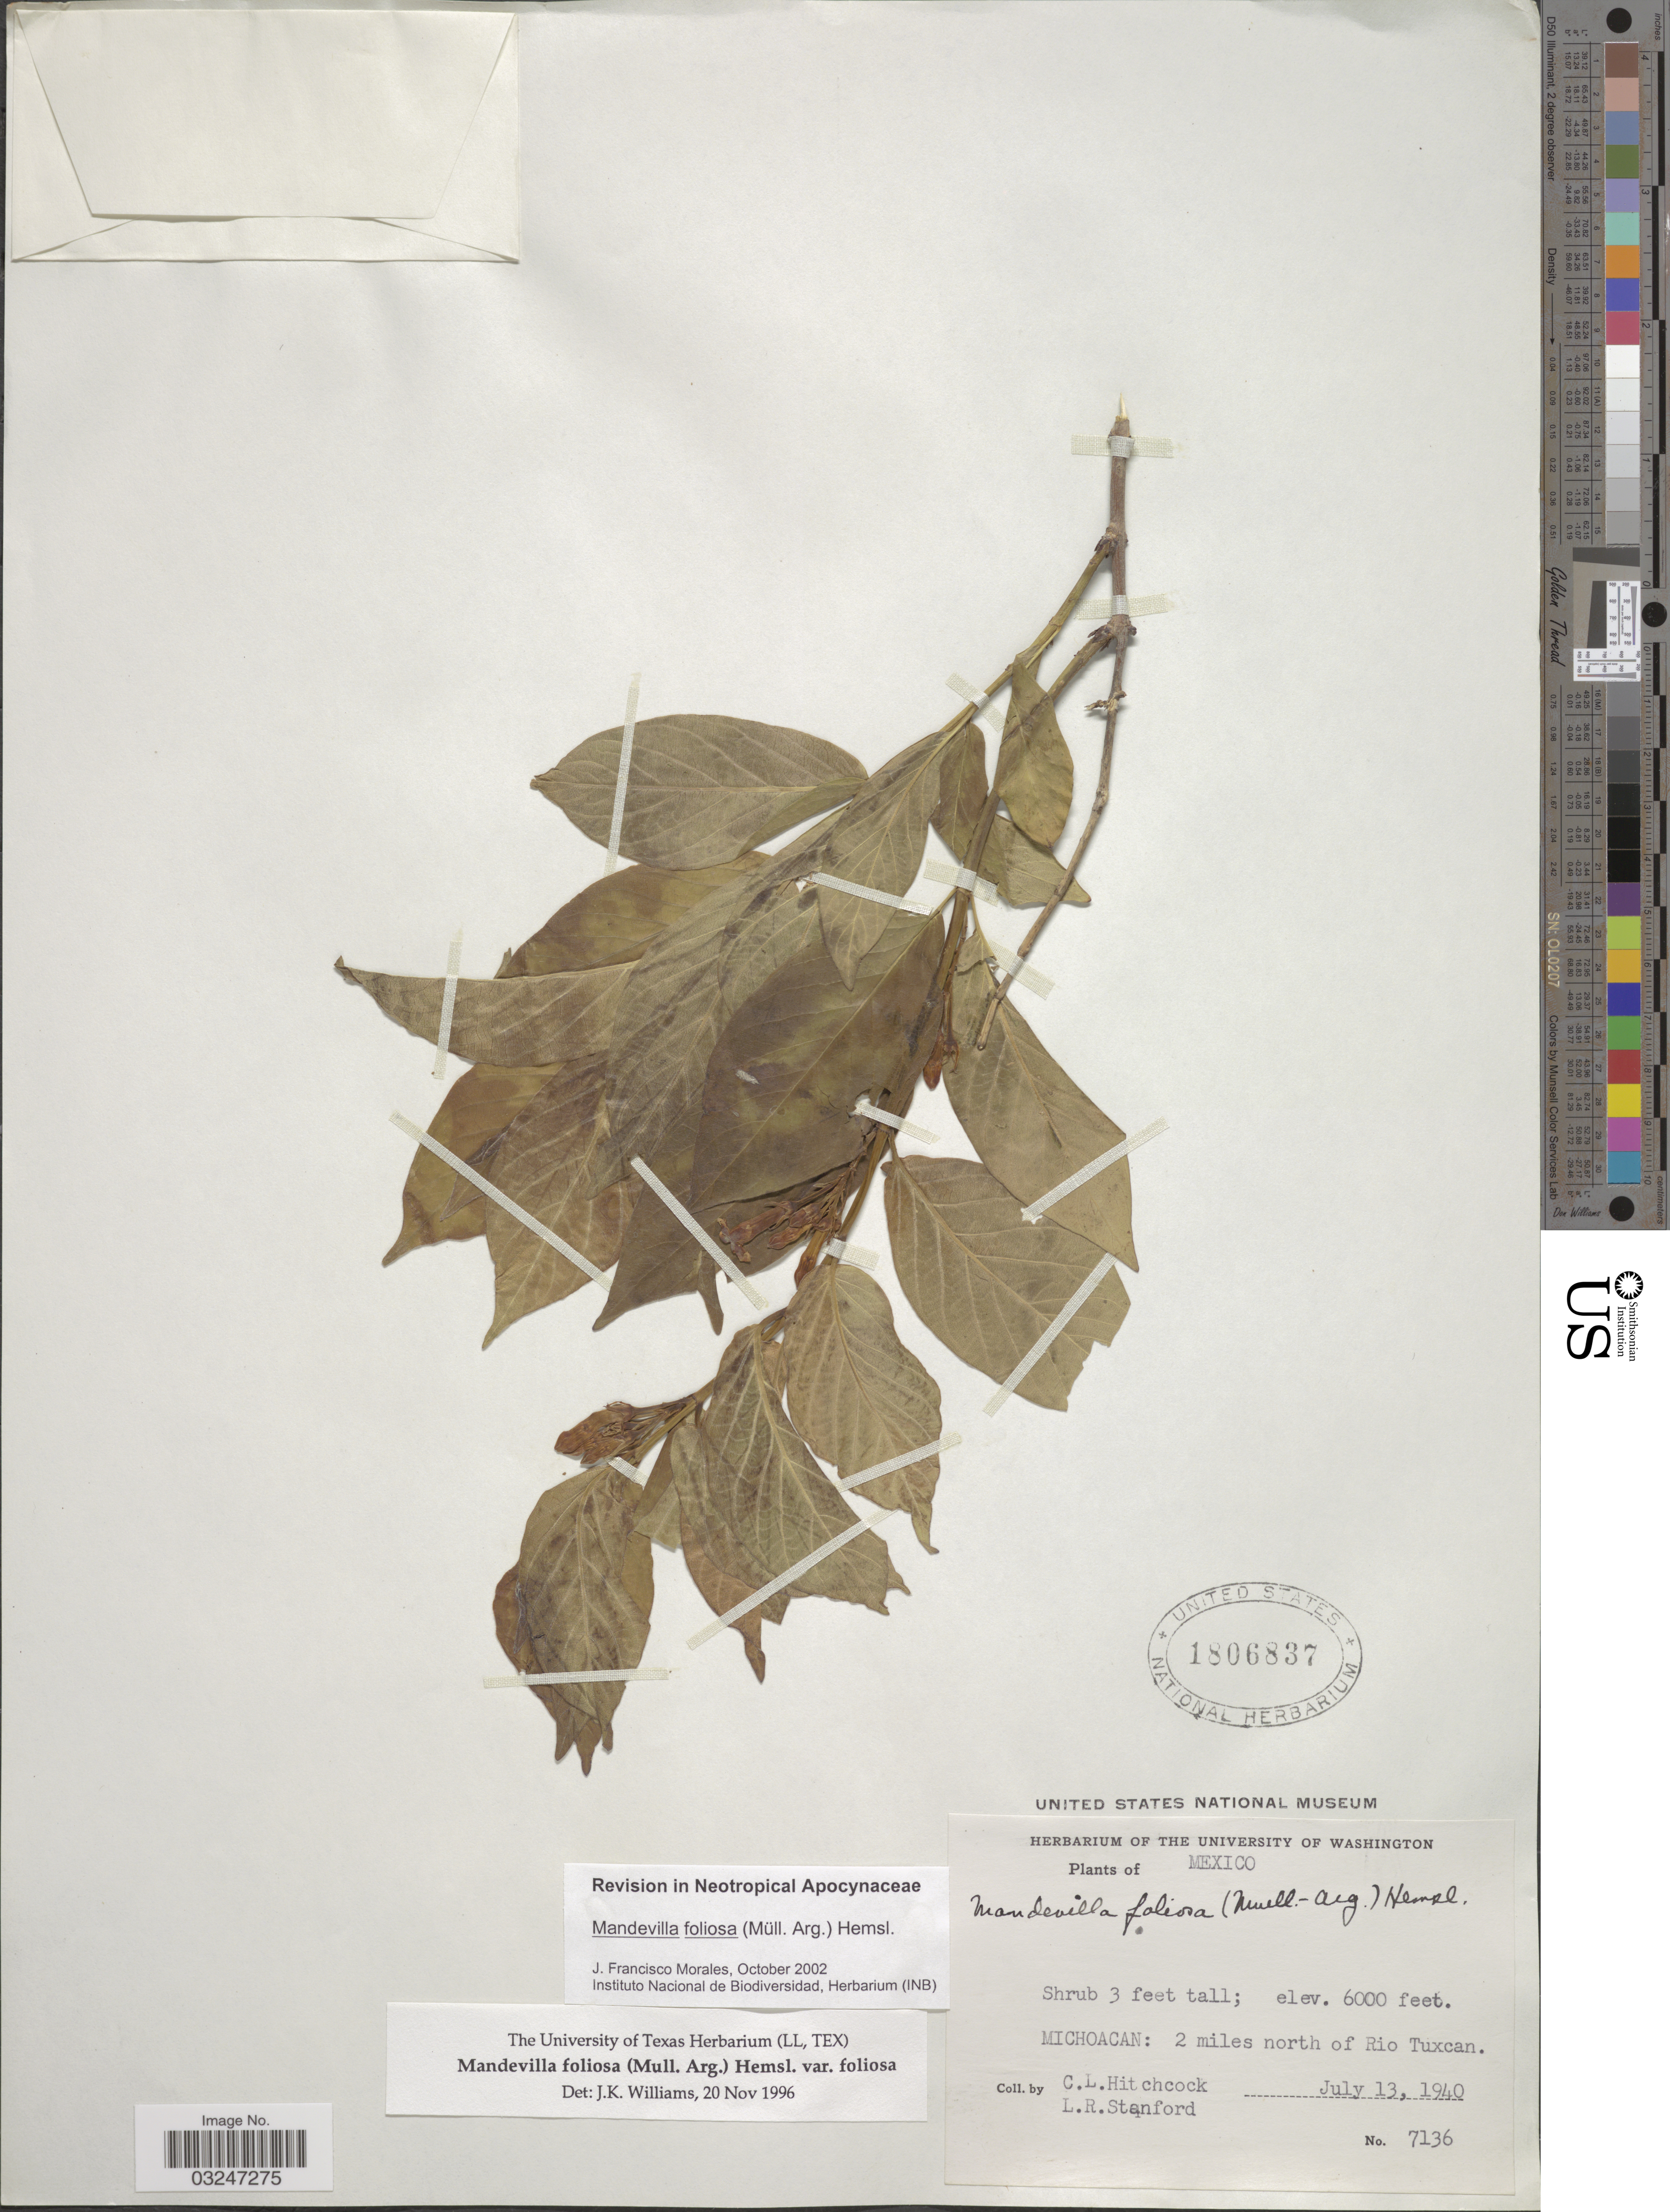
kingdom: Plantae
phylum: Tracheophyta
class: Magnoliopsida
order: Gentianales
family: Apocynaceae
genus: Mandevilla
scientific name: Mandevilla foliosa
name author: (Müll. Arg.) Hemsl.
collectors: C. L. Hitchcock & L. R. Stanford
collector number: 7136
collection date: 1940-07-13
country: Mexico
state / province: Michoacán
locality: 2 miles north of Rio Tuxcan.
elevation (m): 1829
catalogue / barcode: US 1806837